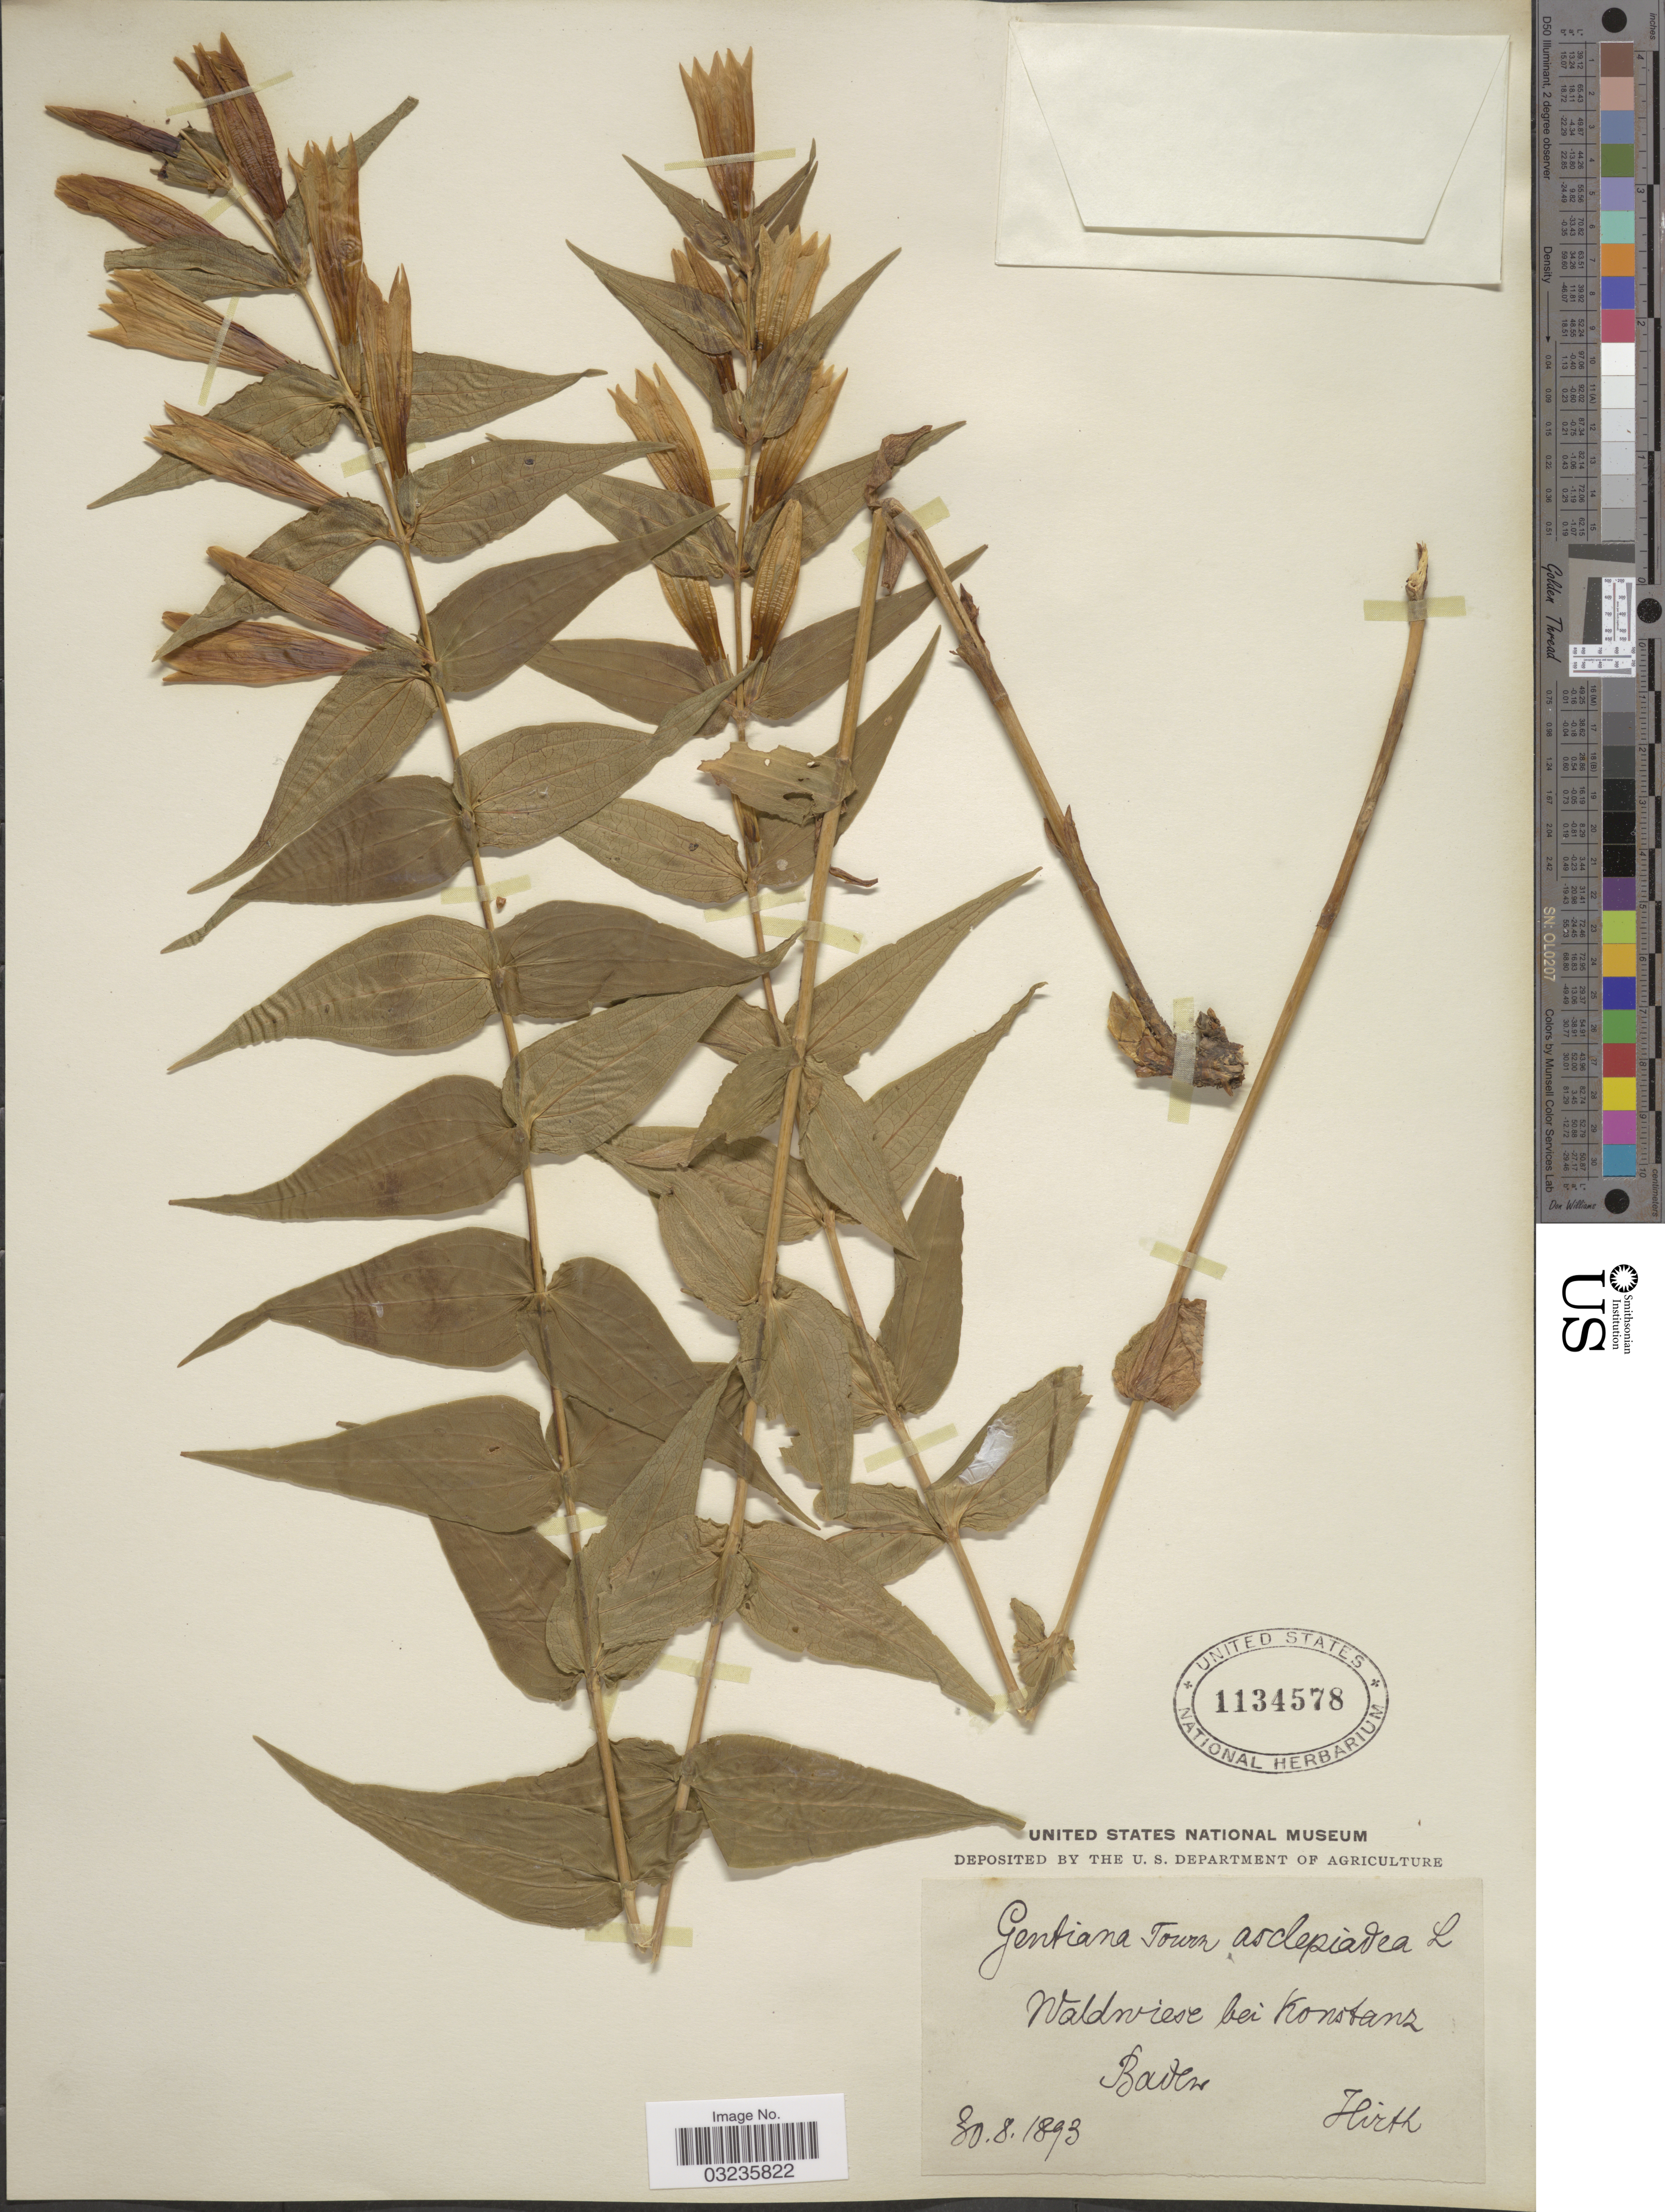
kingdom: Plantae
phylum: Tracheophyta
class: Magnoliopsida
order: Gentianales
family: Gentianaceae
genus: Gentiana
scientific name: Gentiana asclepiadea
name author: L.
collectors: Hirth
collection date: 1893-08-30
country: Germany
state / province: Baden-Württemberg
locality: Waldwiese bei Konstanz. Baden.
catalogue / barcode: US 1134578